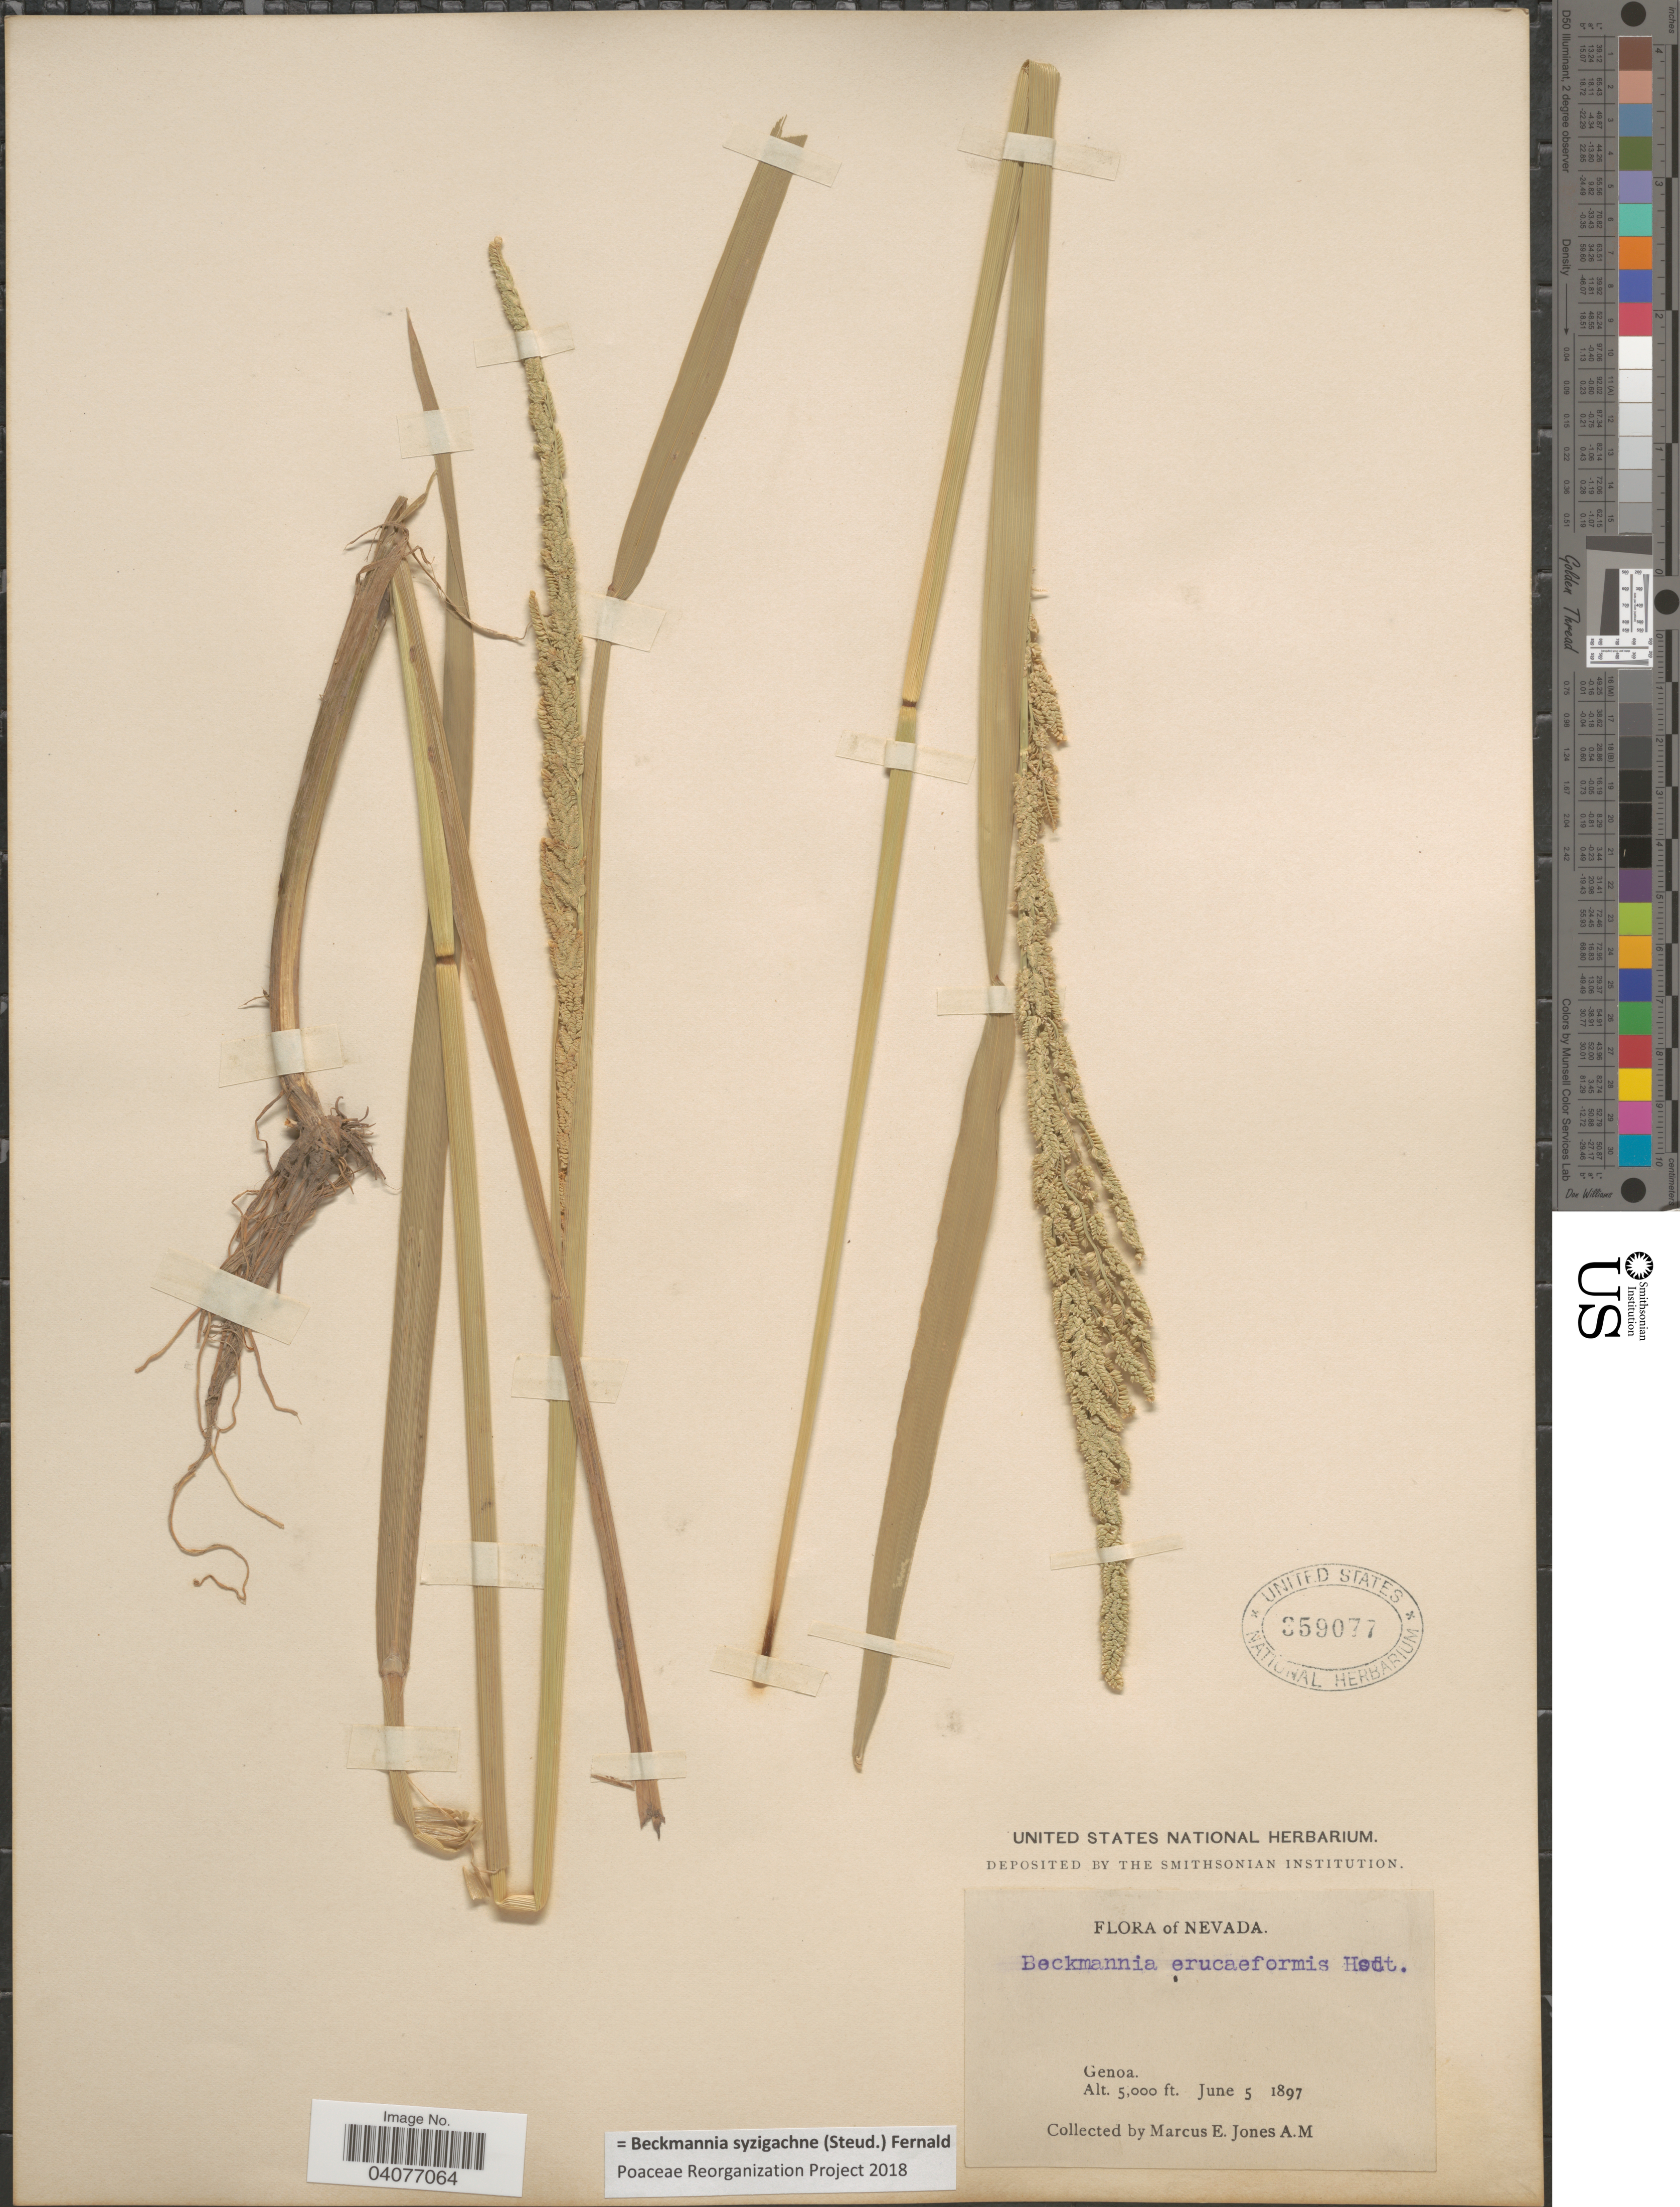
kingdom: Plantae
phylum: Tracheophyta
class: Liliopsida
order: Poales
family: Poaceae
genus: Beckmannia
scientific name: Beckmannia syzigachne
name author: (Steud.) Fernald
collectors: M. E. Jones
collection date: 1897-06-05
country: United States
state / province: Nevada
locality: Genoa.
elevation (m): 1524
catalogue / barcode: US 359077